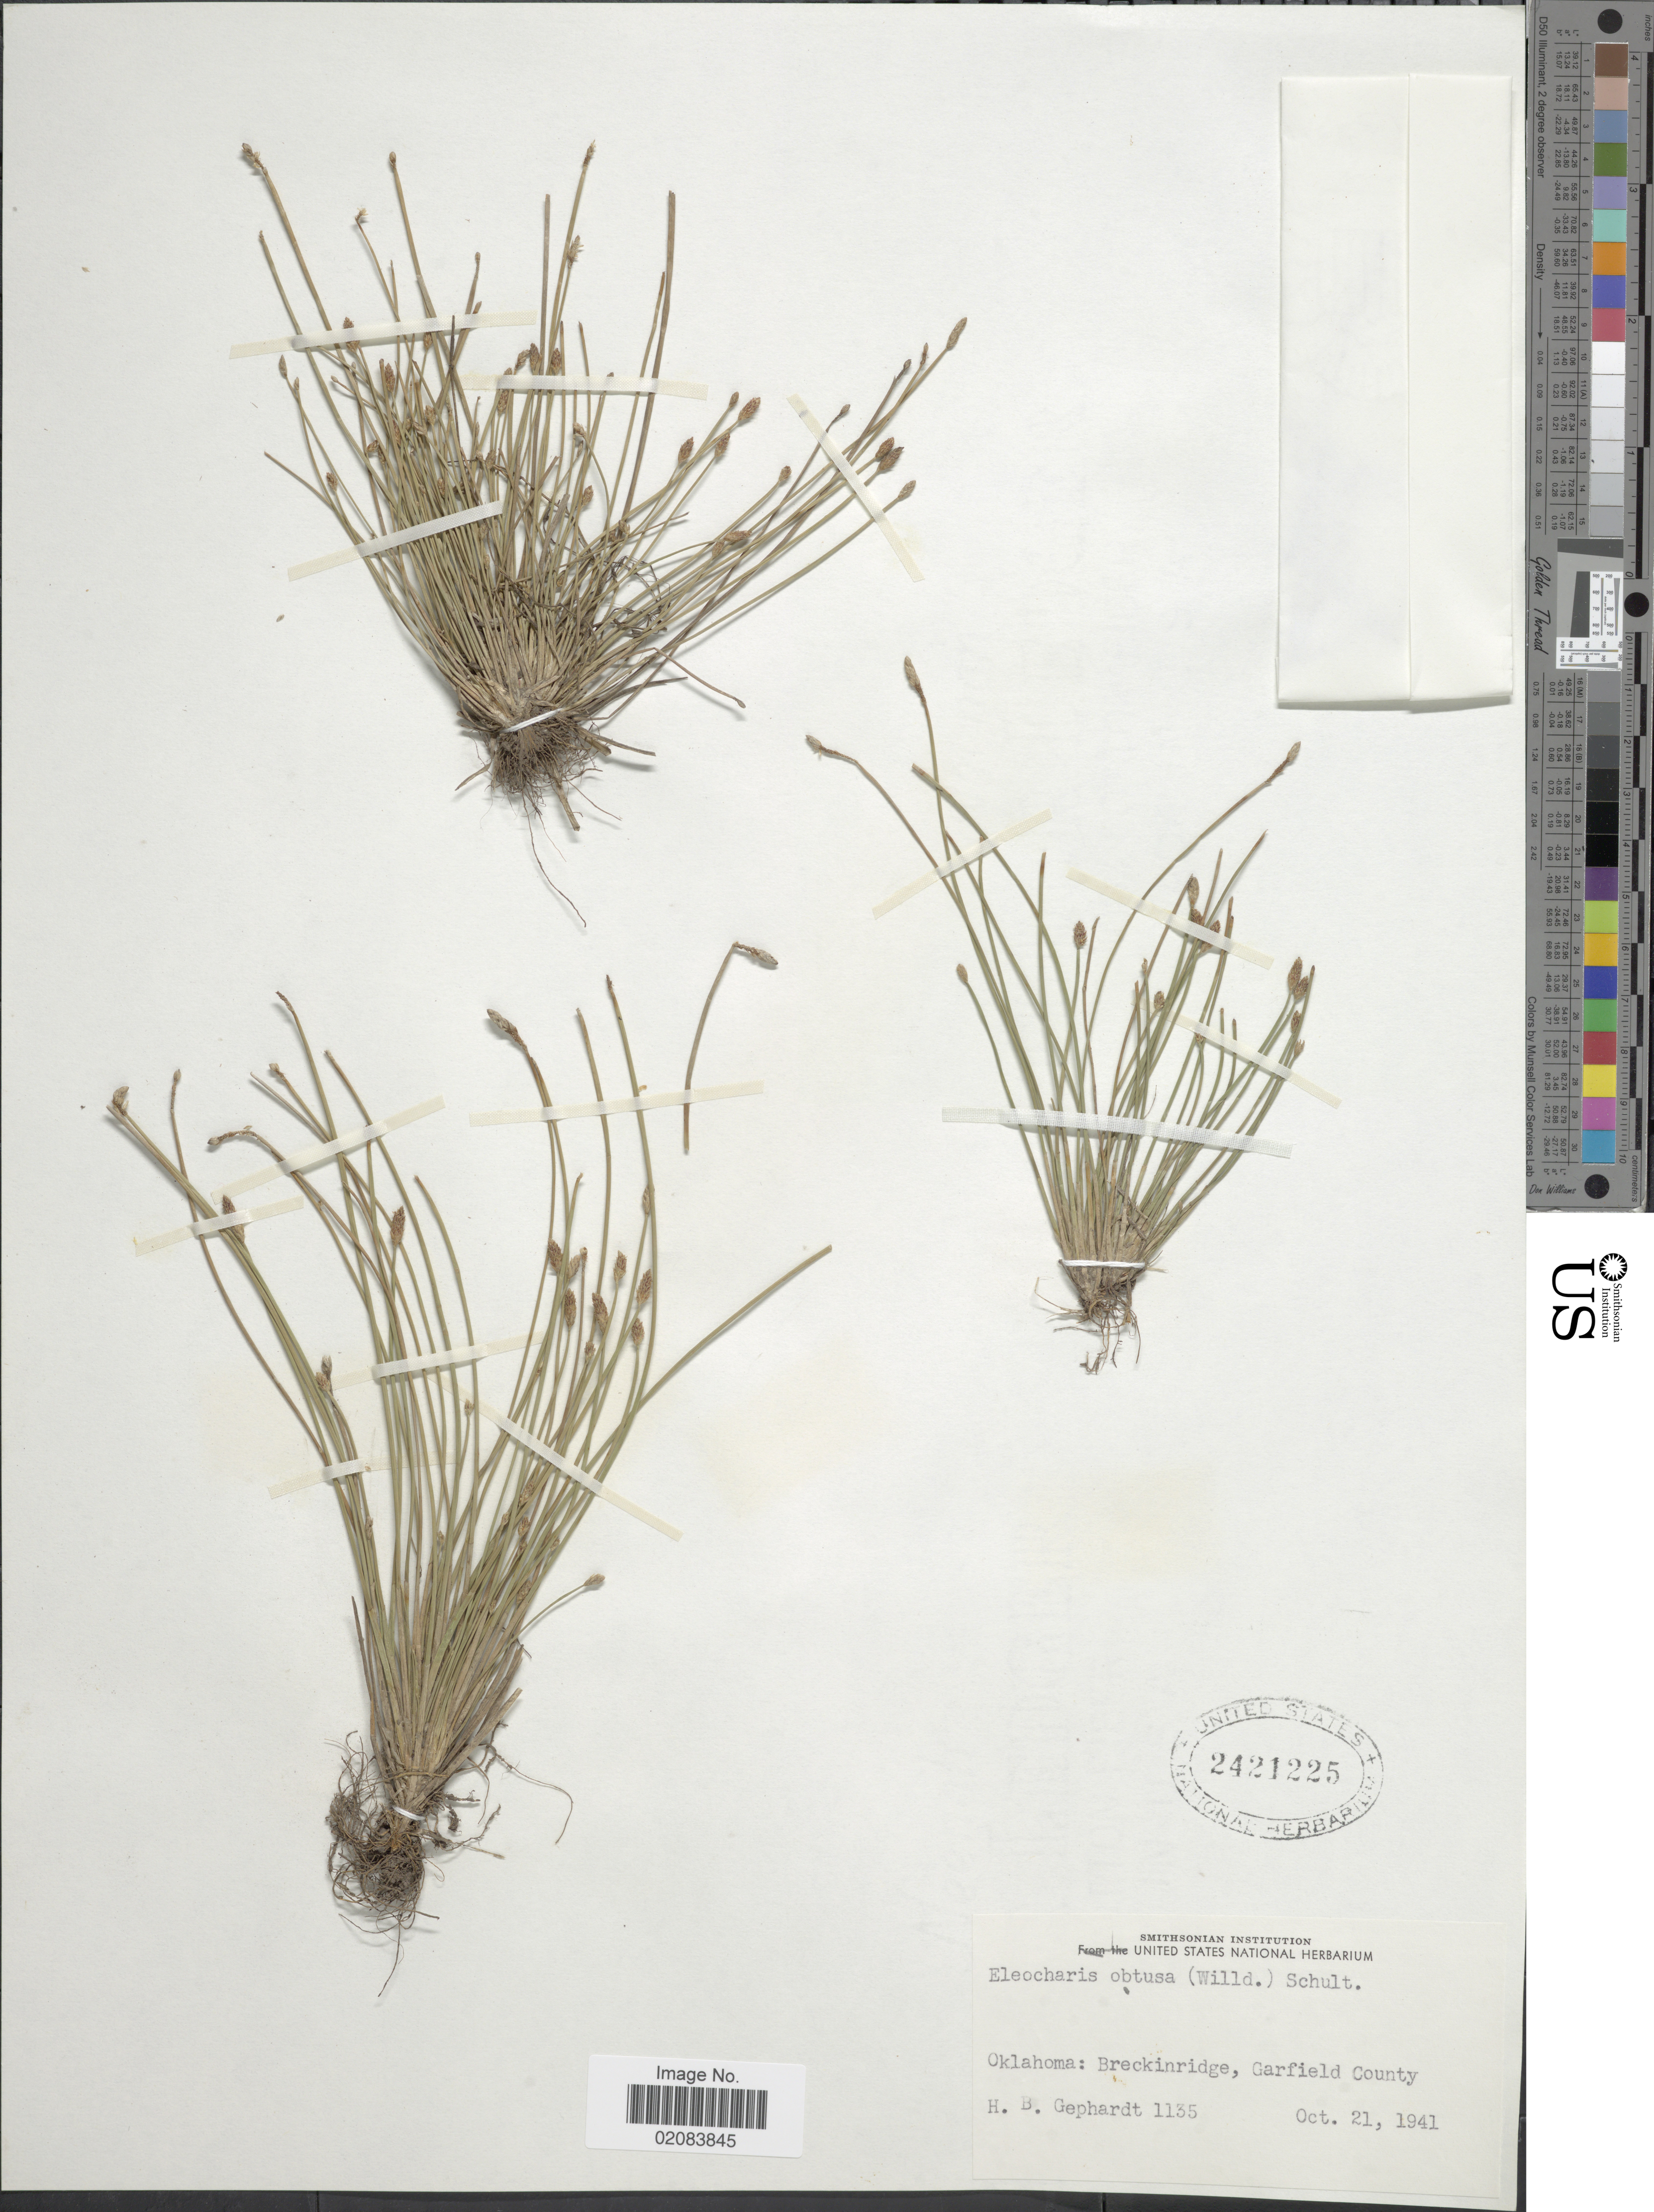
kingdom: Plantae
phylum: Tracheophyta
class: Liliopsida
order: Poales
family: Cyperaceae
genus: Eleocharis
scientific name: Eleocharis obtusa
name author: (Willd.) Schult.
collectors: H. Gephardt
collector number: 1135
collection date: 1941-10-21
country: United States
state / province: Oklahoma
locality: Breckinridge, Garfield County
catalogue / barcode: US 2421225